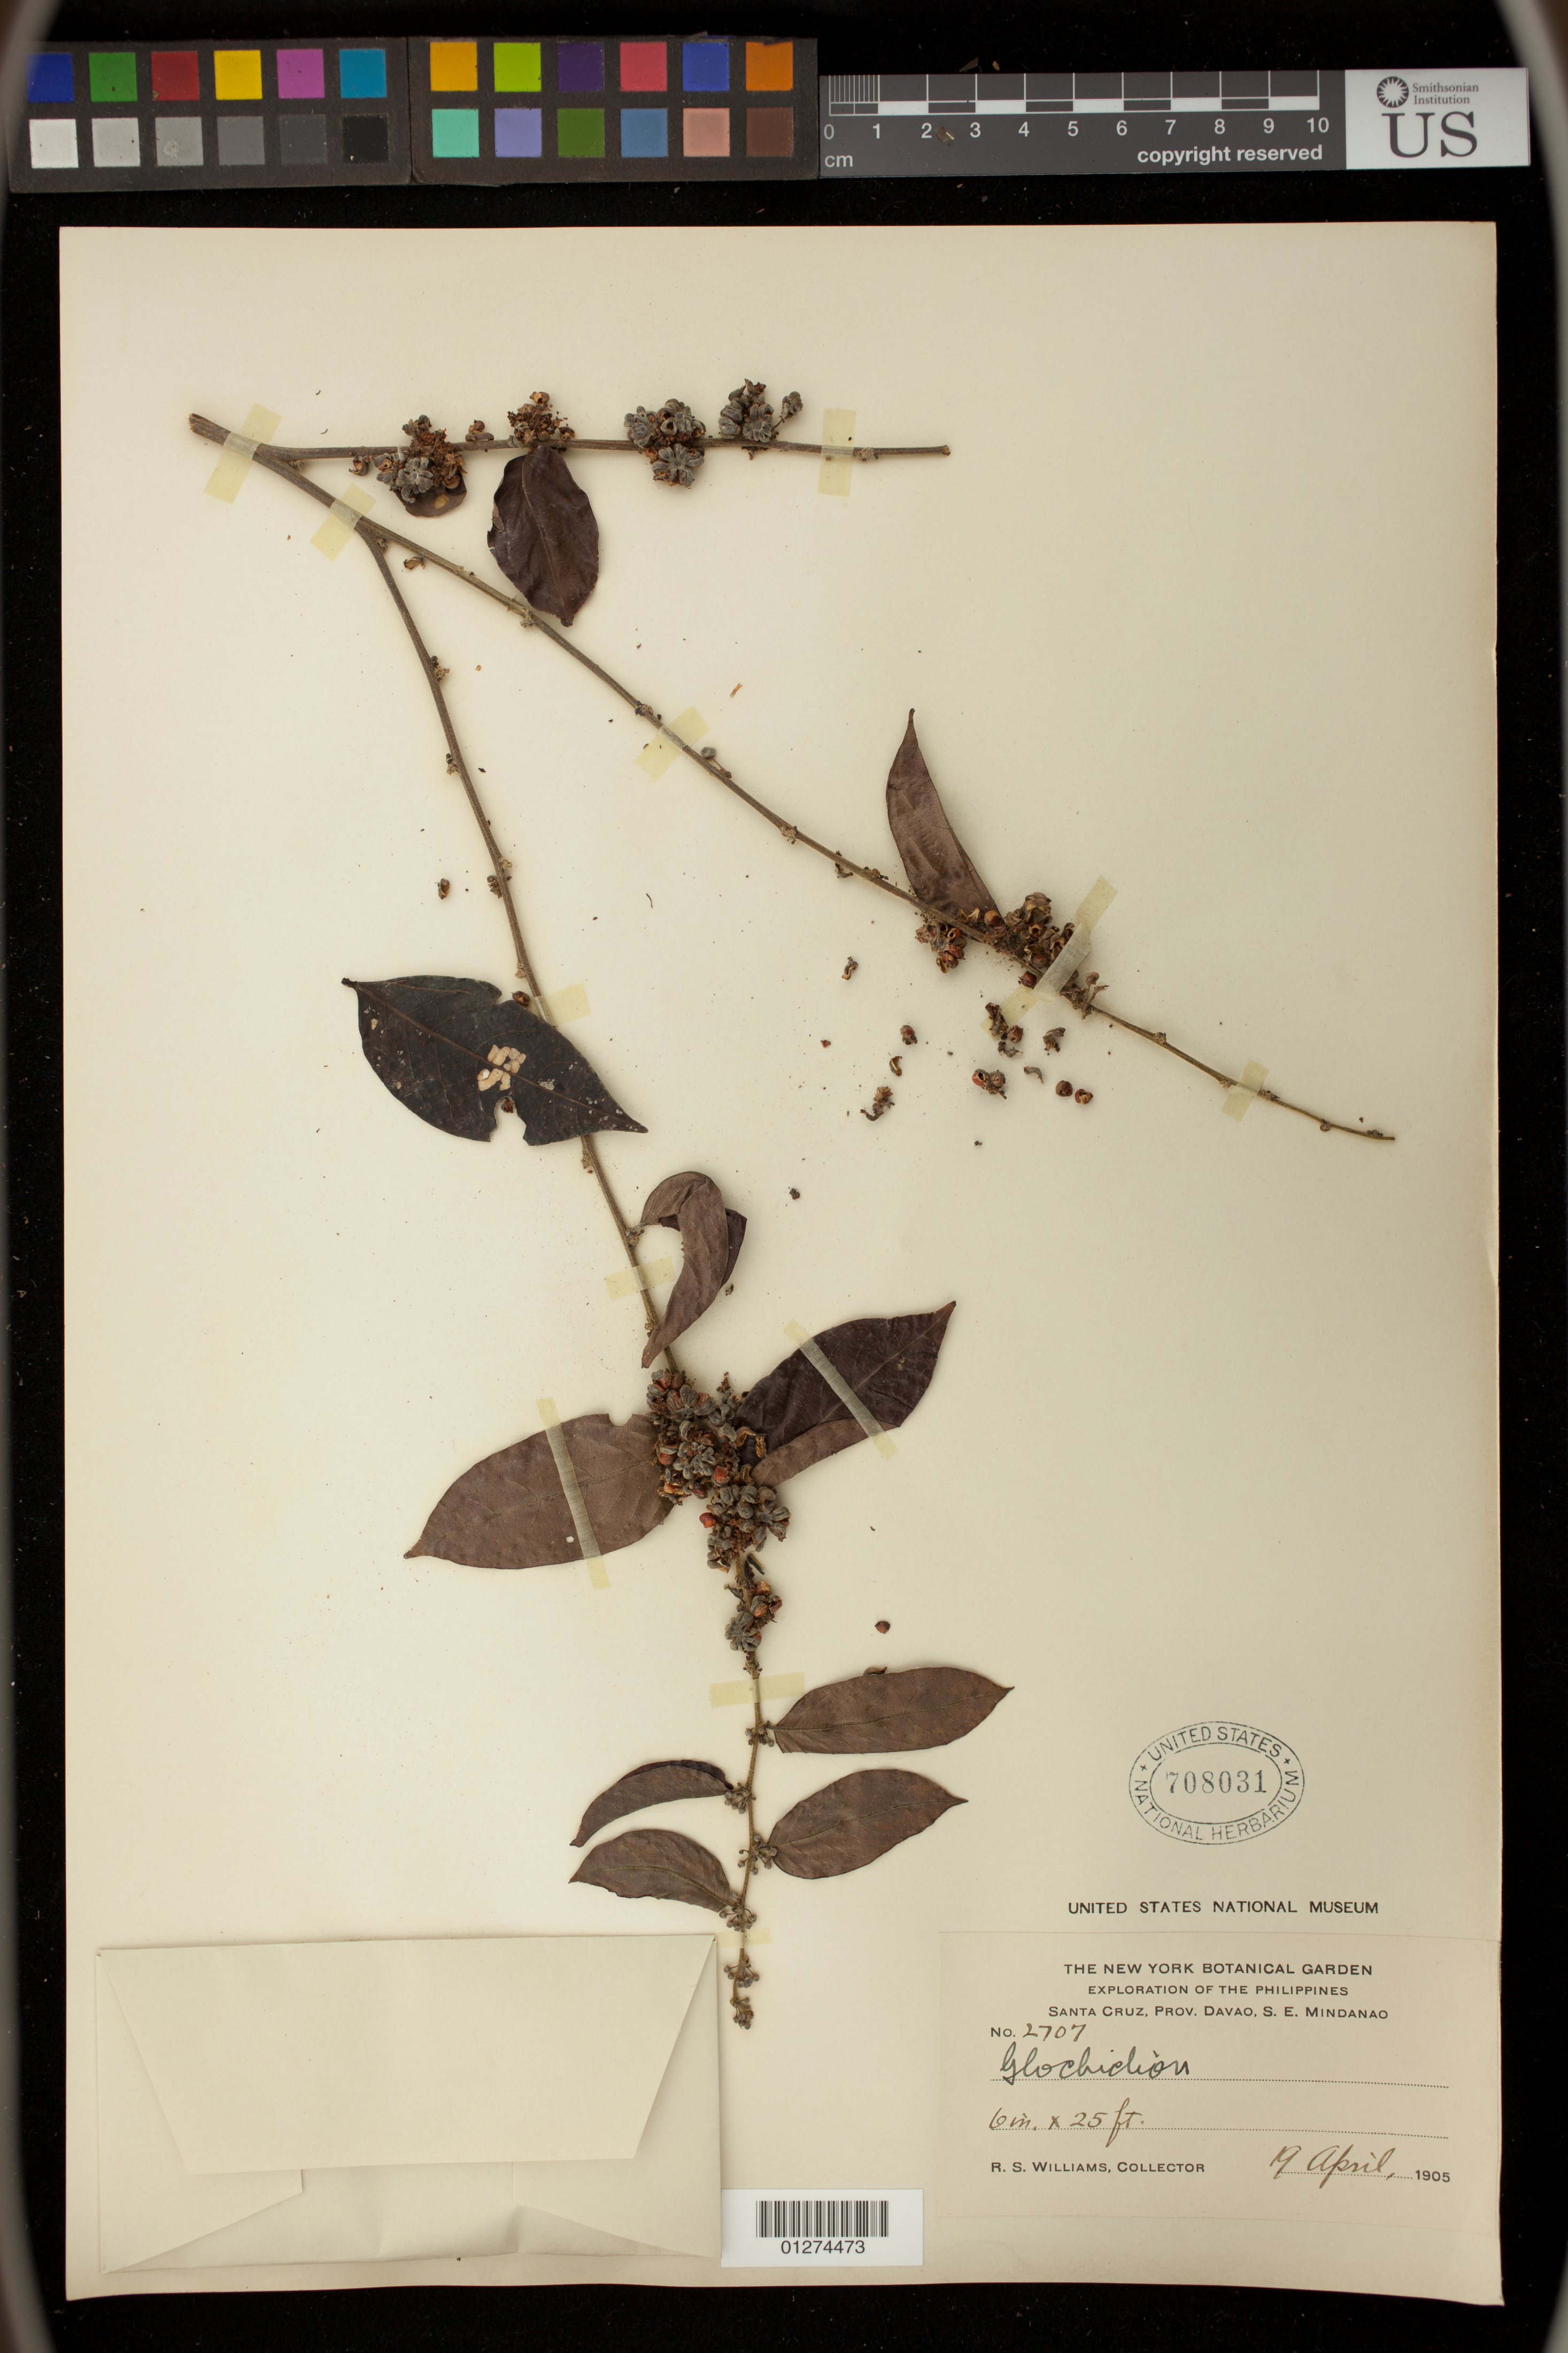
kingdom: Plantae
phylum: Tracheophyta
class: Magnoliopsida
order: Malpighiales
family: Phyllanthaceae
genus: Glochidion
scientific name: Glochidion sp.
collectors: R. S. Williams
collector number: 2707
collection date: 1905-04-19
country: Philippines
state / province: Davao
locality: Santa Cruz, S.E. Mindanao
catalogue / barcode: US 708031